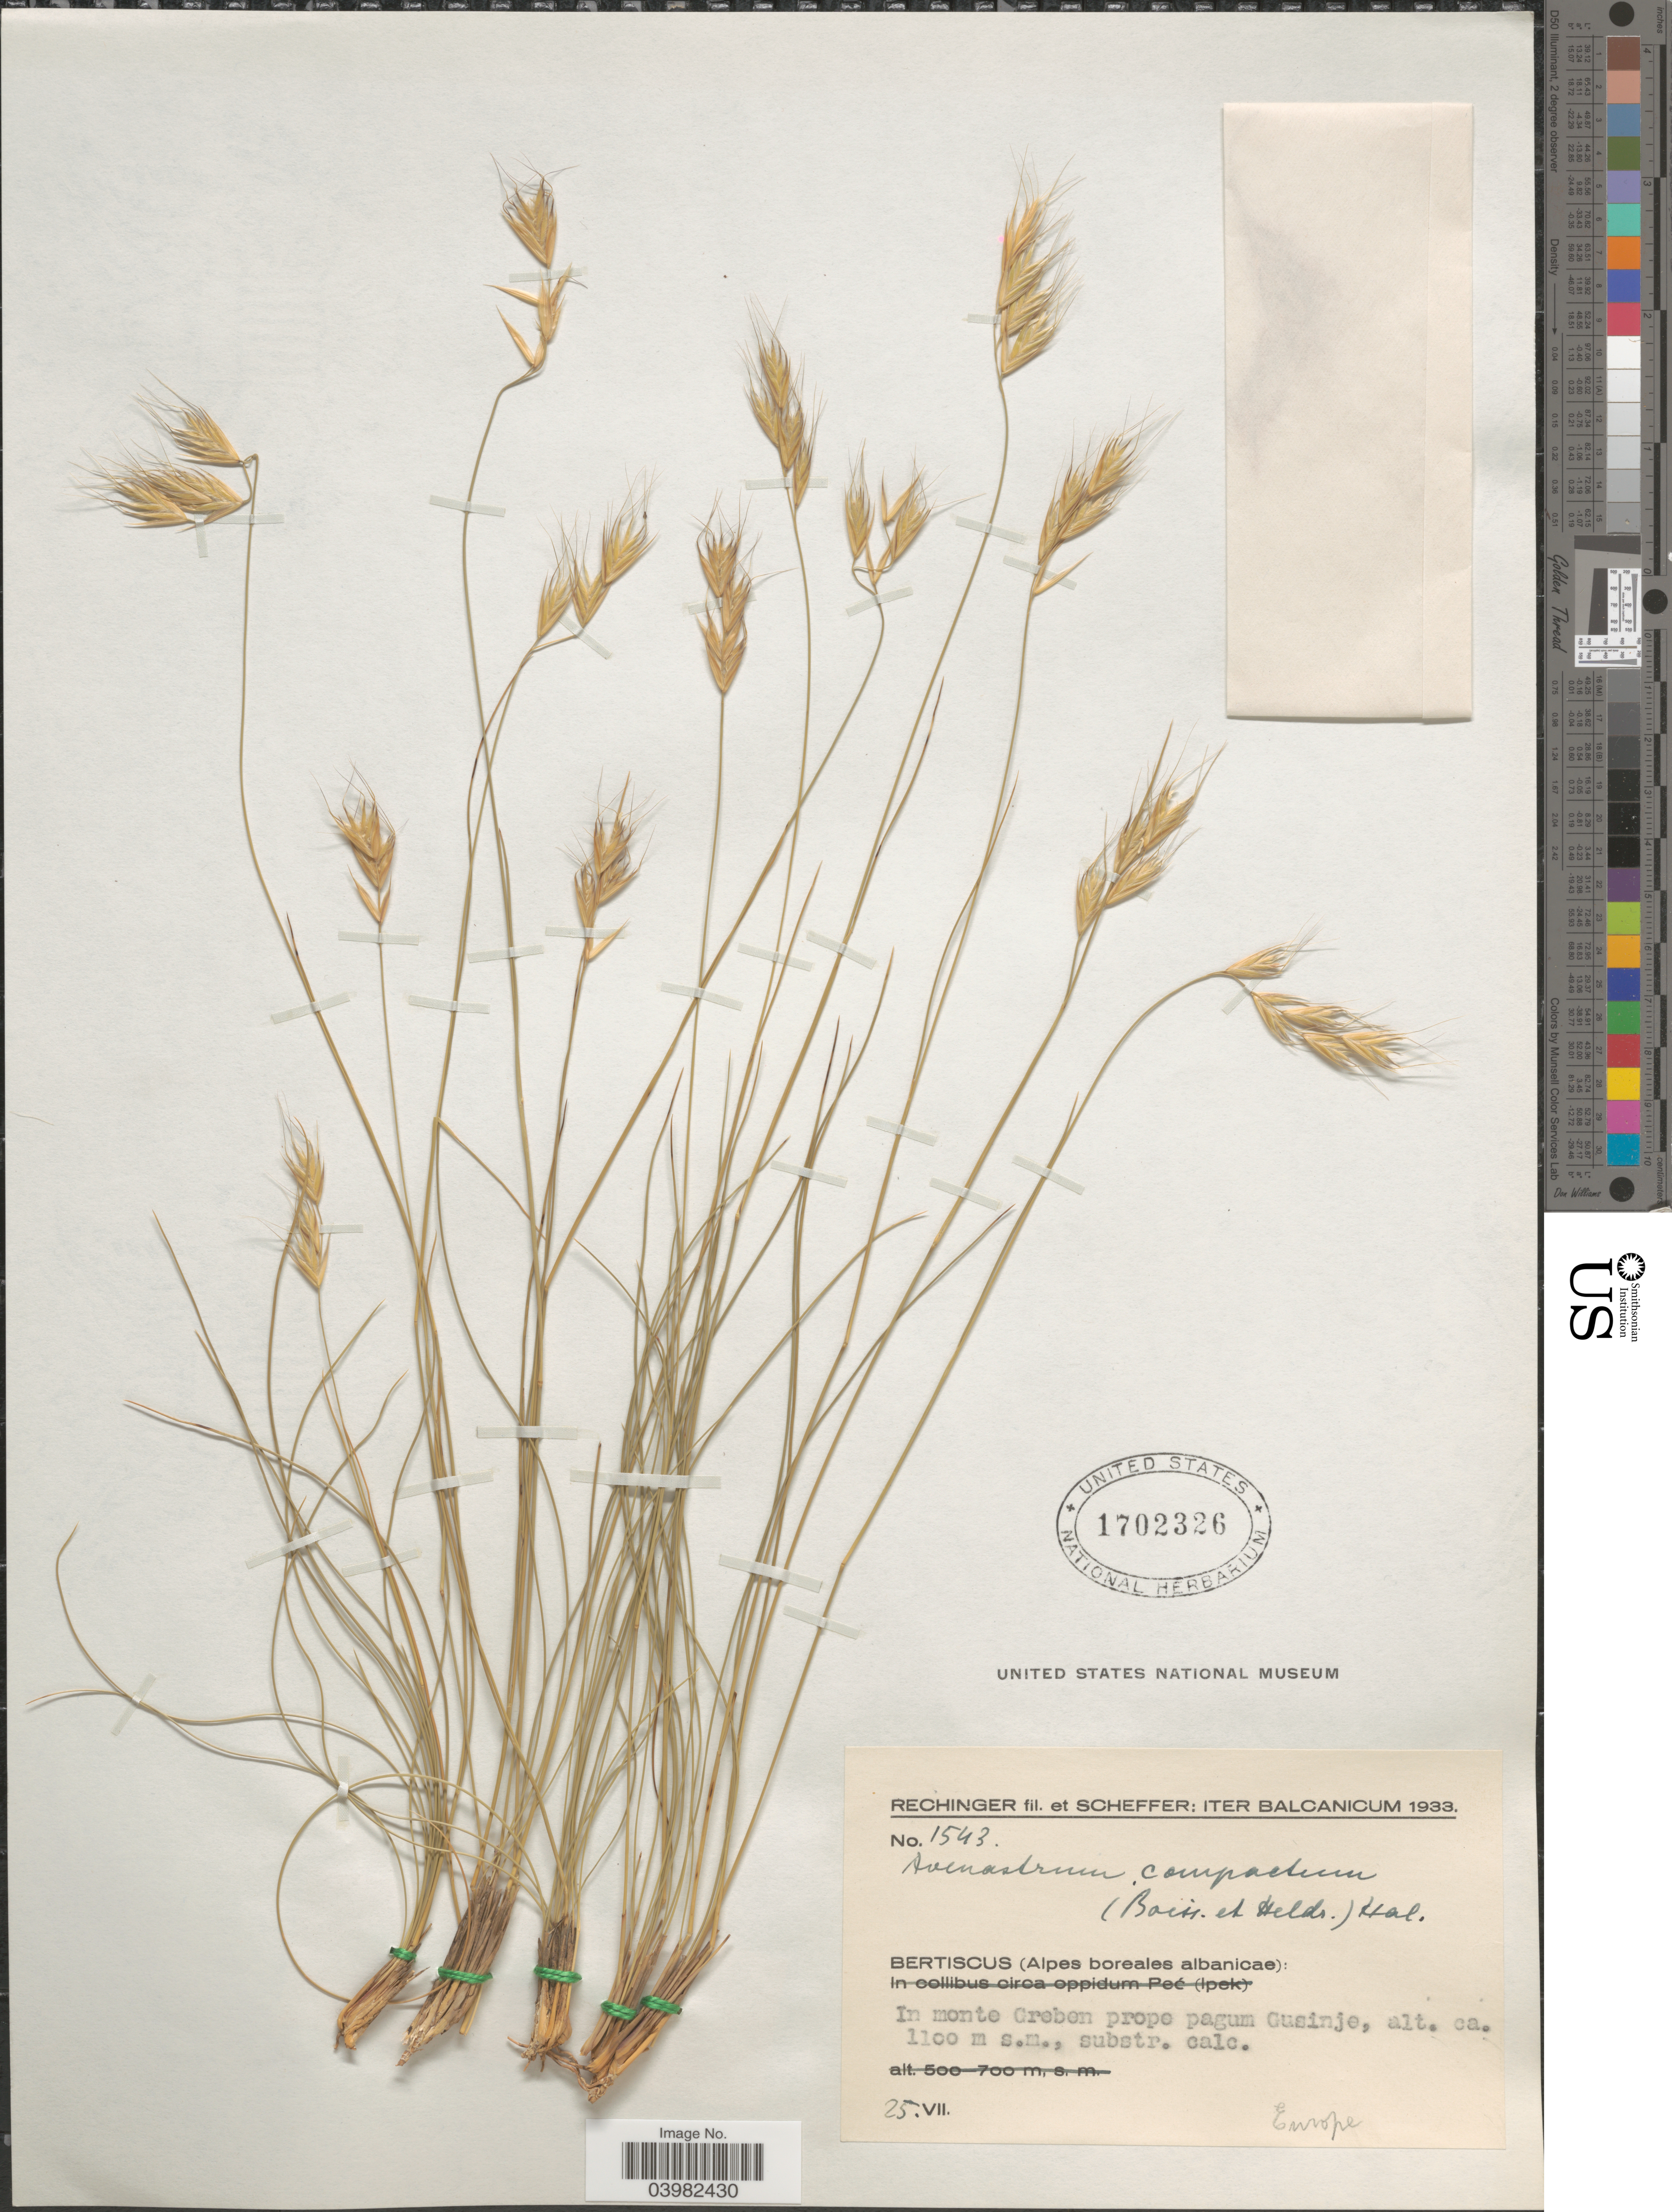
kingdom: Plantae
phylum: Tracheophyta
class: Liliopsida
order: Poales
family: Poaceae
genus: Danthoniastrum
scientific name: Danthoniastrum compactum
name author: (Boiss. & Heldr.) Holub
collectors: -- Rechinger & Scheffer, --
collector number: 1543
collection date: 1933-07-25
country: Montenegro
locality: Iter Balcanicum. Bertiscus (Alpes boreales albanicae): In monte Greben prope pagum Gusinje. Europe.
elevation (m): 1100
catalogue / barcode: US 1702326